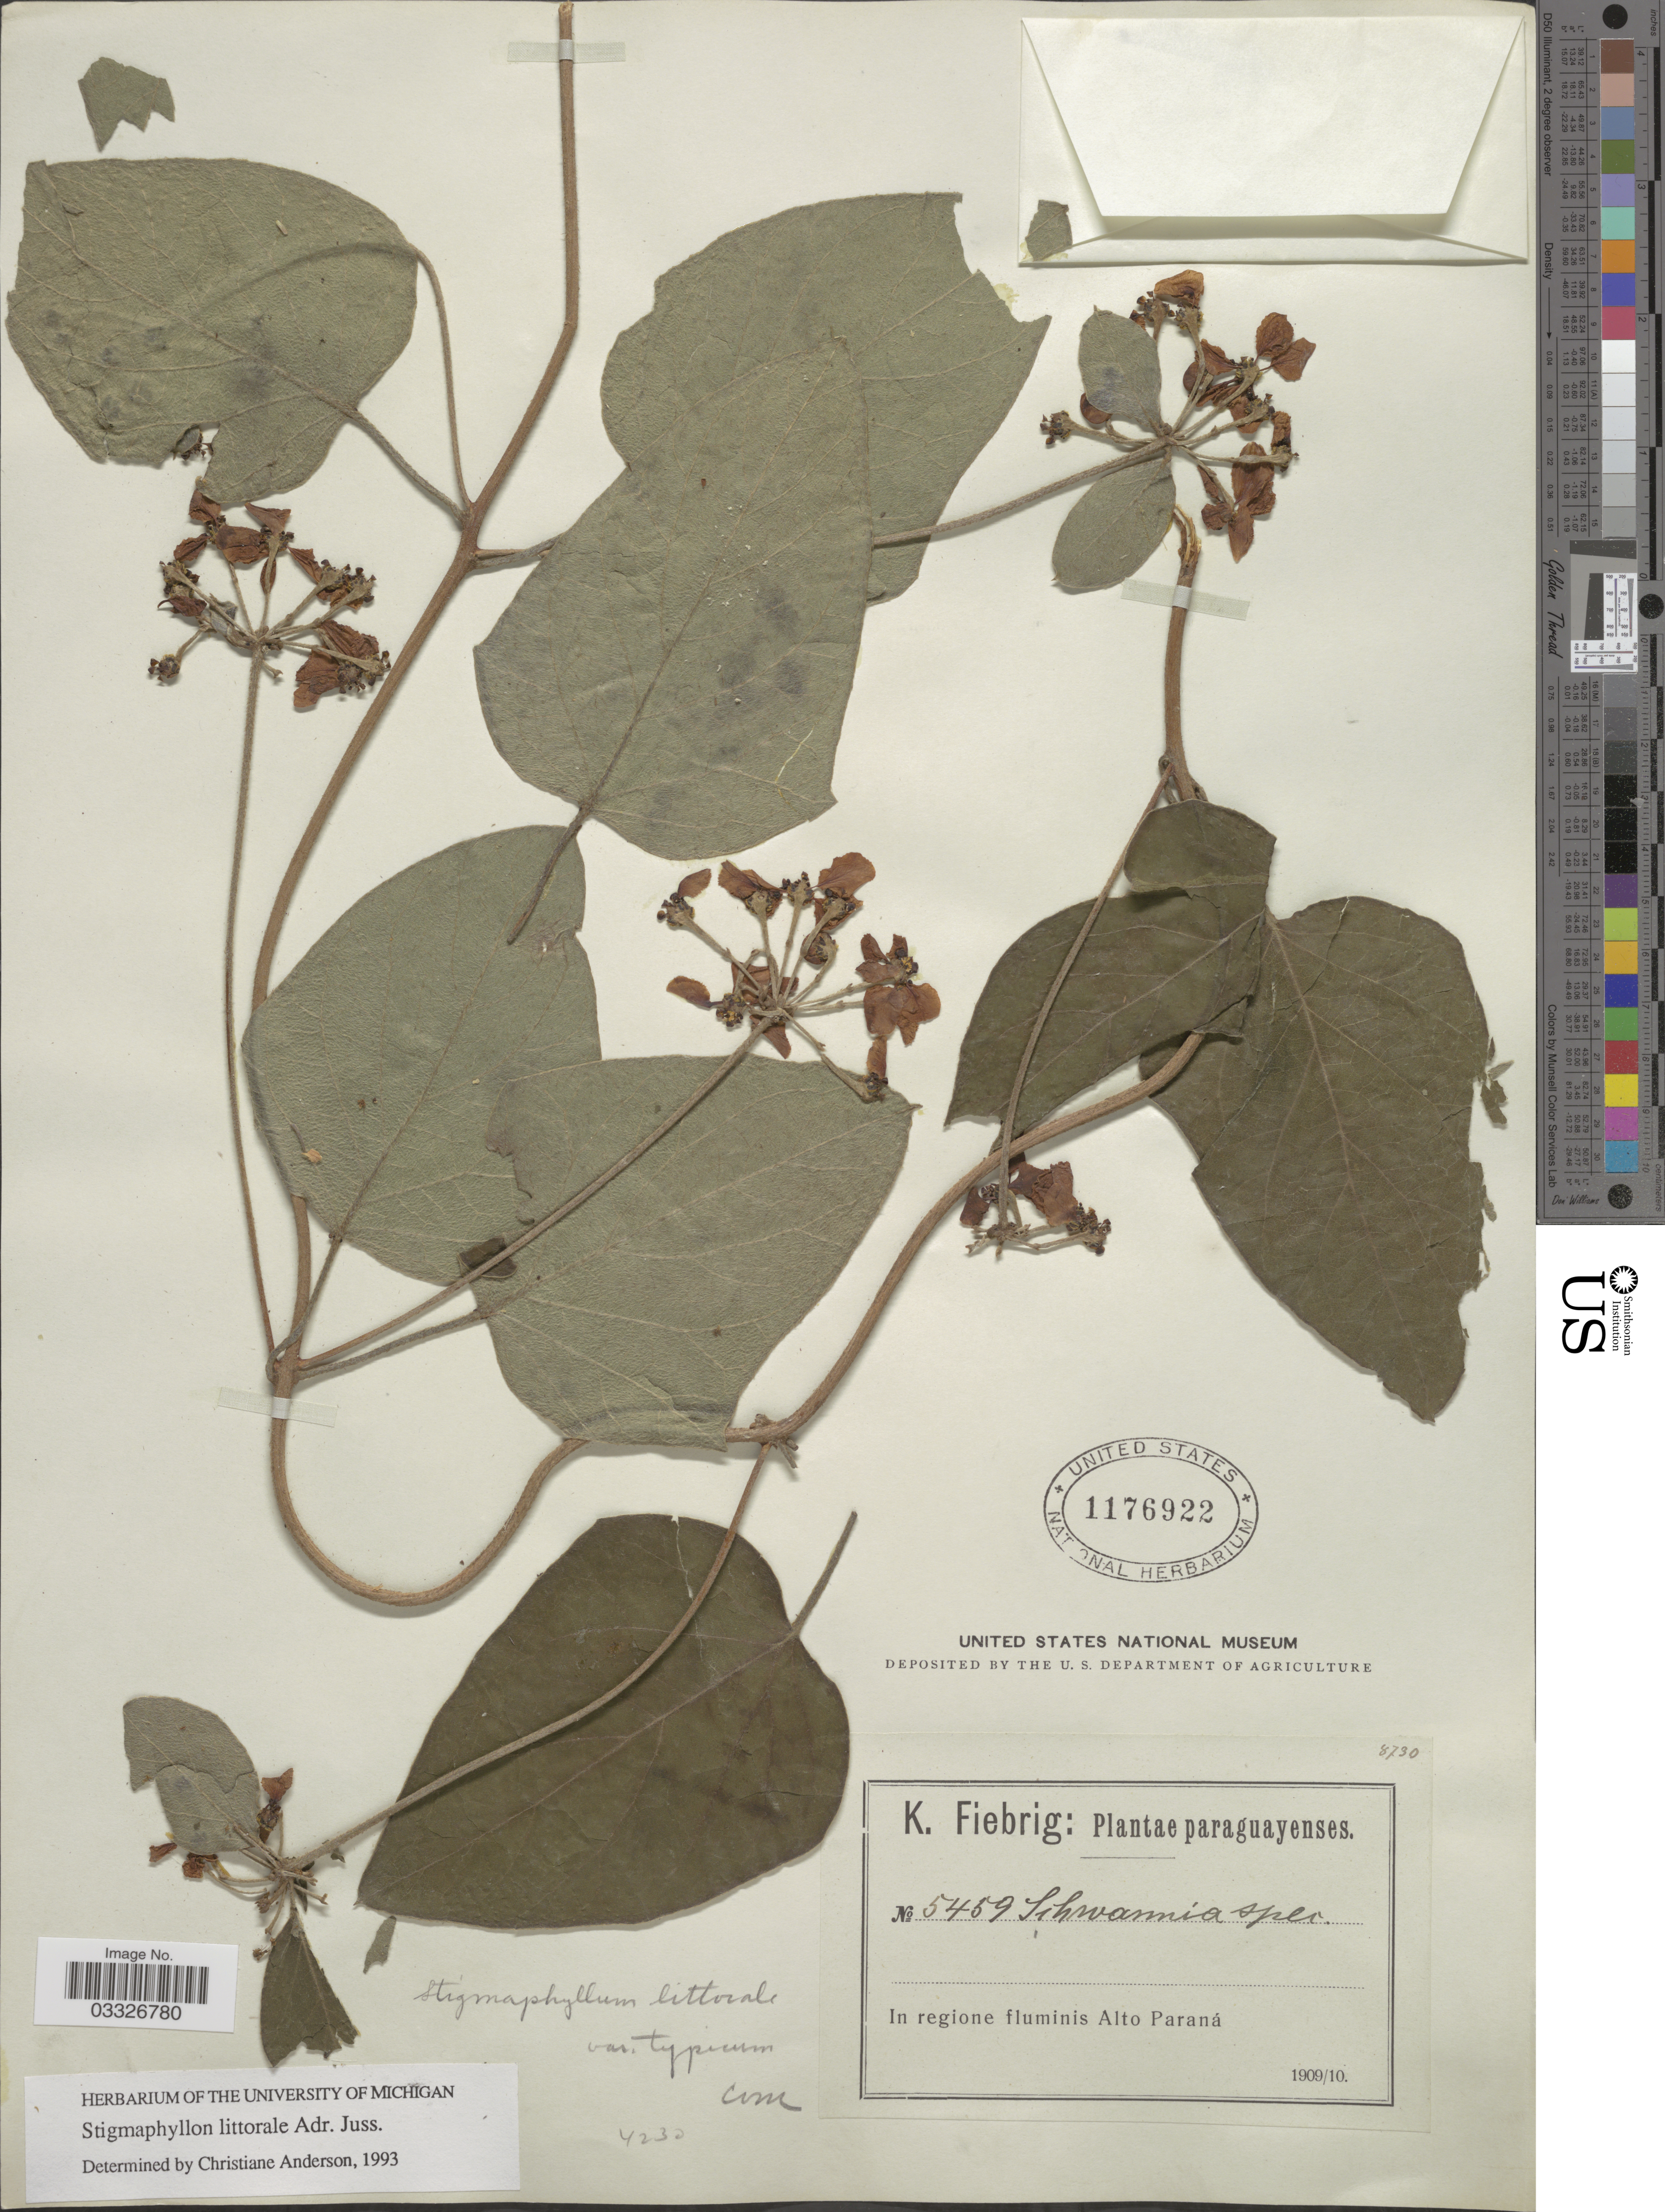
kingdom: Plantae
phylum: Tracheophyta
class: Magnoliopsida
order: Malpighiales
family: Malpighiaceae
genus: Stigmaphyllon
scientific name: Stigmaphyllon littorale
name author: A. Juss.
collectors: K. Fiebrig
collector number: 5459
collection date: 1909/1910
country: Paraguay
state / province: Alto Parana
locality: In regione fluminis Alto Paraná.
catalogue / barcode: US 1176922